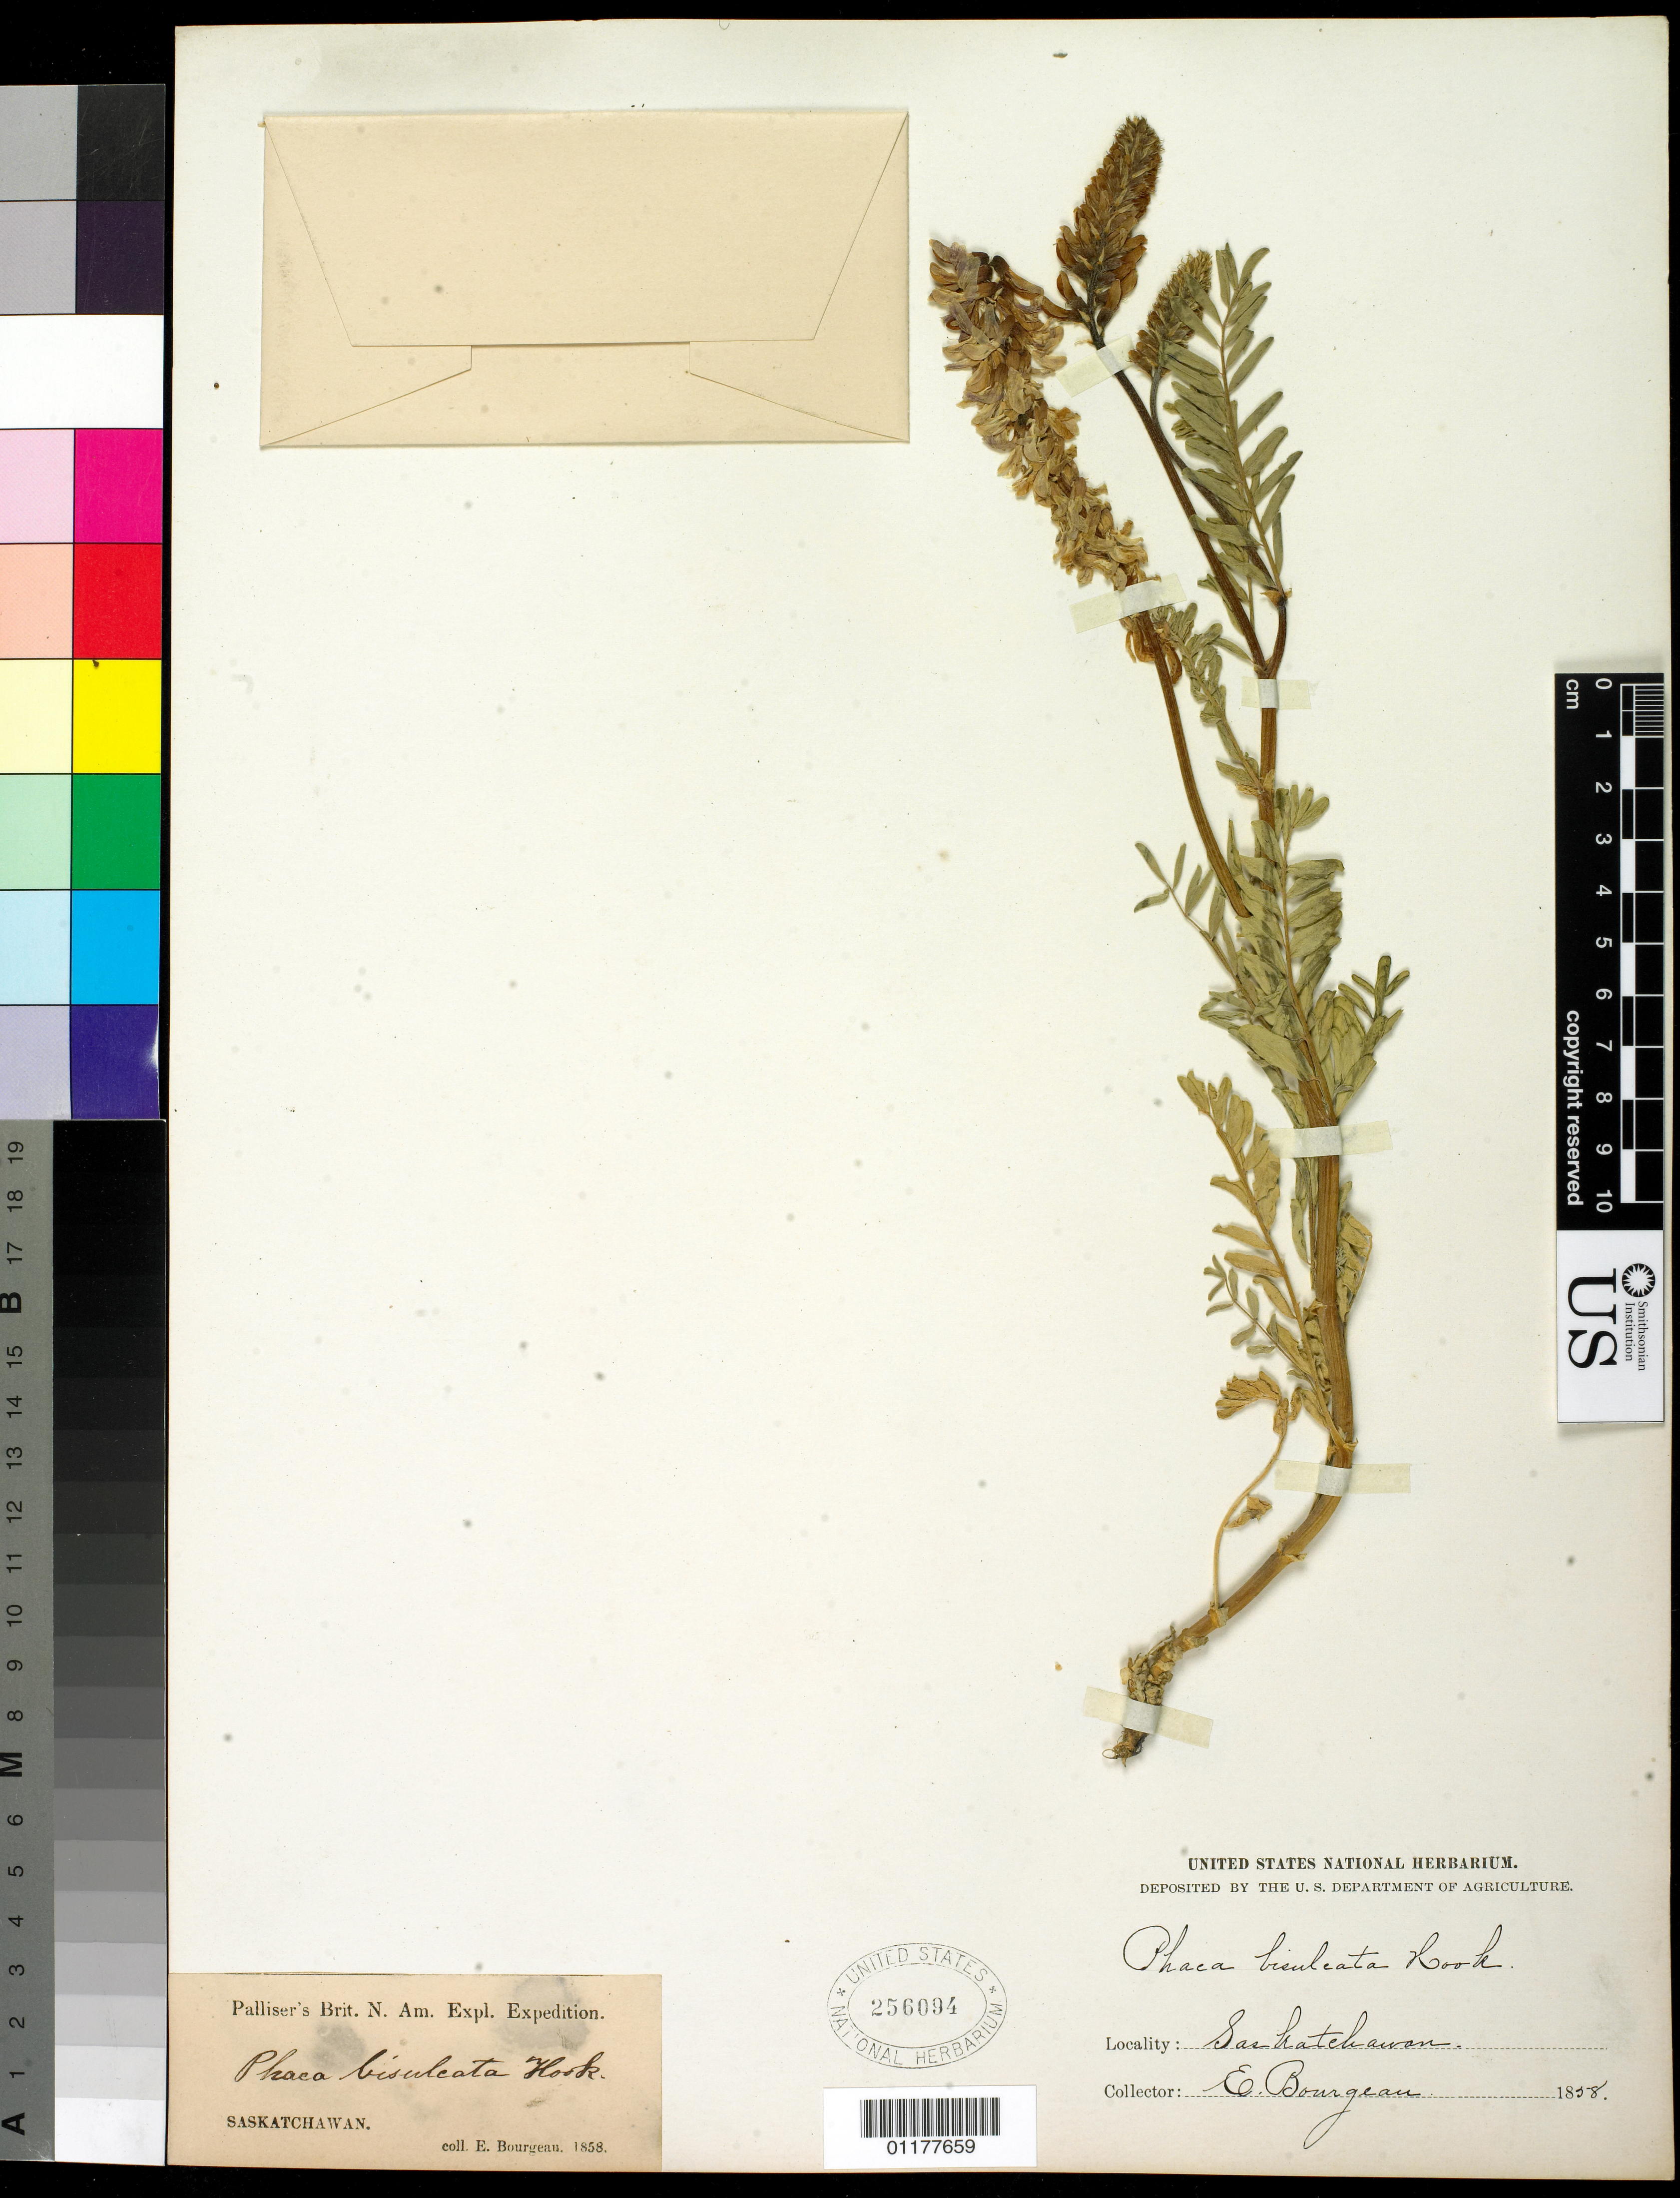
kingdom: Plantae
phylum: Tracheophyta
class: Magnoliopsida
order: Fabales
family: Fabaceae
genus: Astragalus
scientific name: Astragalus bisulcatus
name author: (Hook.) A. Gray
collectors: E. Bourgeau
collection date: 1858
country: Canada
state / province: Saskatchewan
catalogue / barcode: US 256094